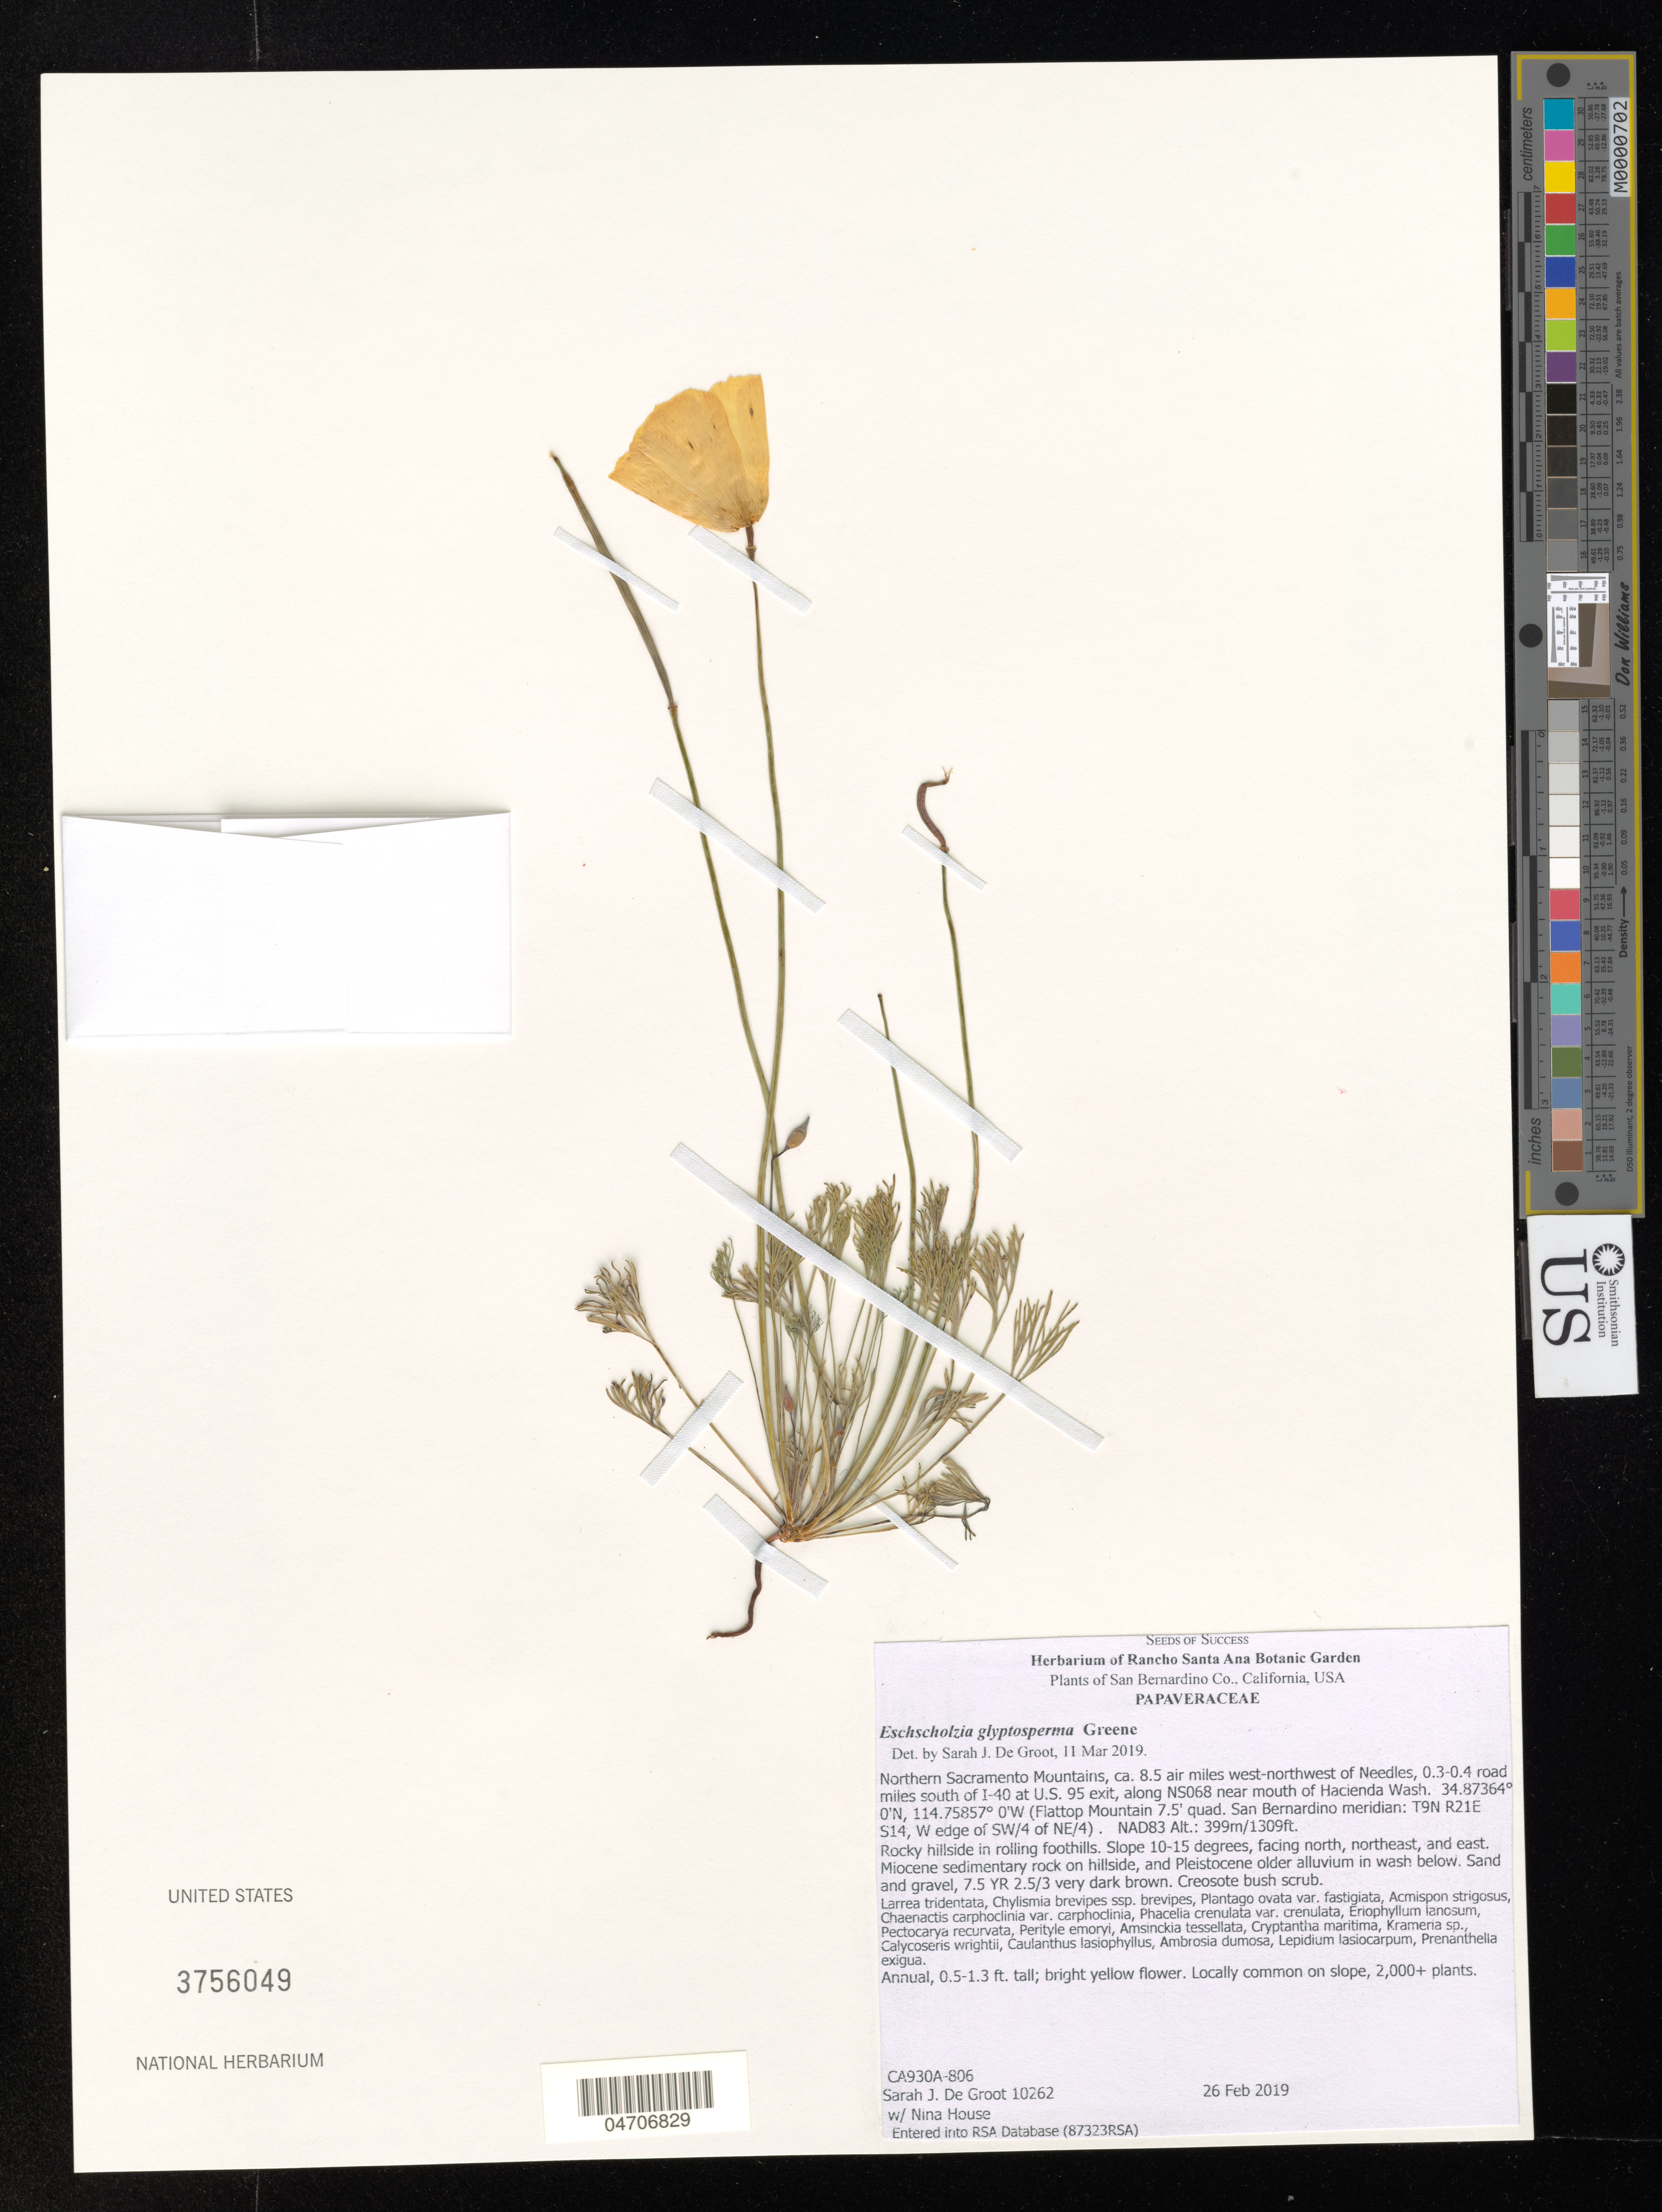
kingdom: Plantae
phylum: Tracheophyta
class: Magnoliopsida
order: Ranunculales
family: Papaveraceae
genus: Eschscholzia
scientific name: Eschscholzia glyptosperma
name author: Greene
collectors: S. De Groot & N. House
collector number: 10262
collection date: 2019-02-26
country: United States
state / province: California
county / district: San Bernardino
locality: San Bernardino Co. Northern Sacramento Mountains, ca. 8.5 air miles west-northwest of Needles, 0.3-0.4 road miles south of I-40 at U.S. 95 exit, along NS068 near mouth of Hacienda Wash. (Flattop Mountain 7.5' quad. San Bernardino meridian: T9N R21E S14, W edge of SW/4 of NE/4).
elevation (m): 399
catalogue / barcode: US 3756049